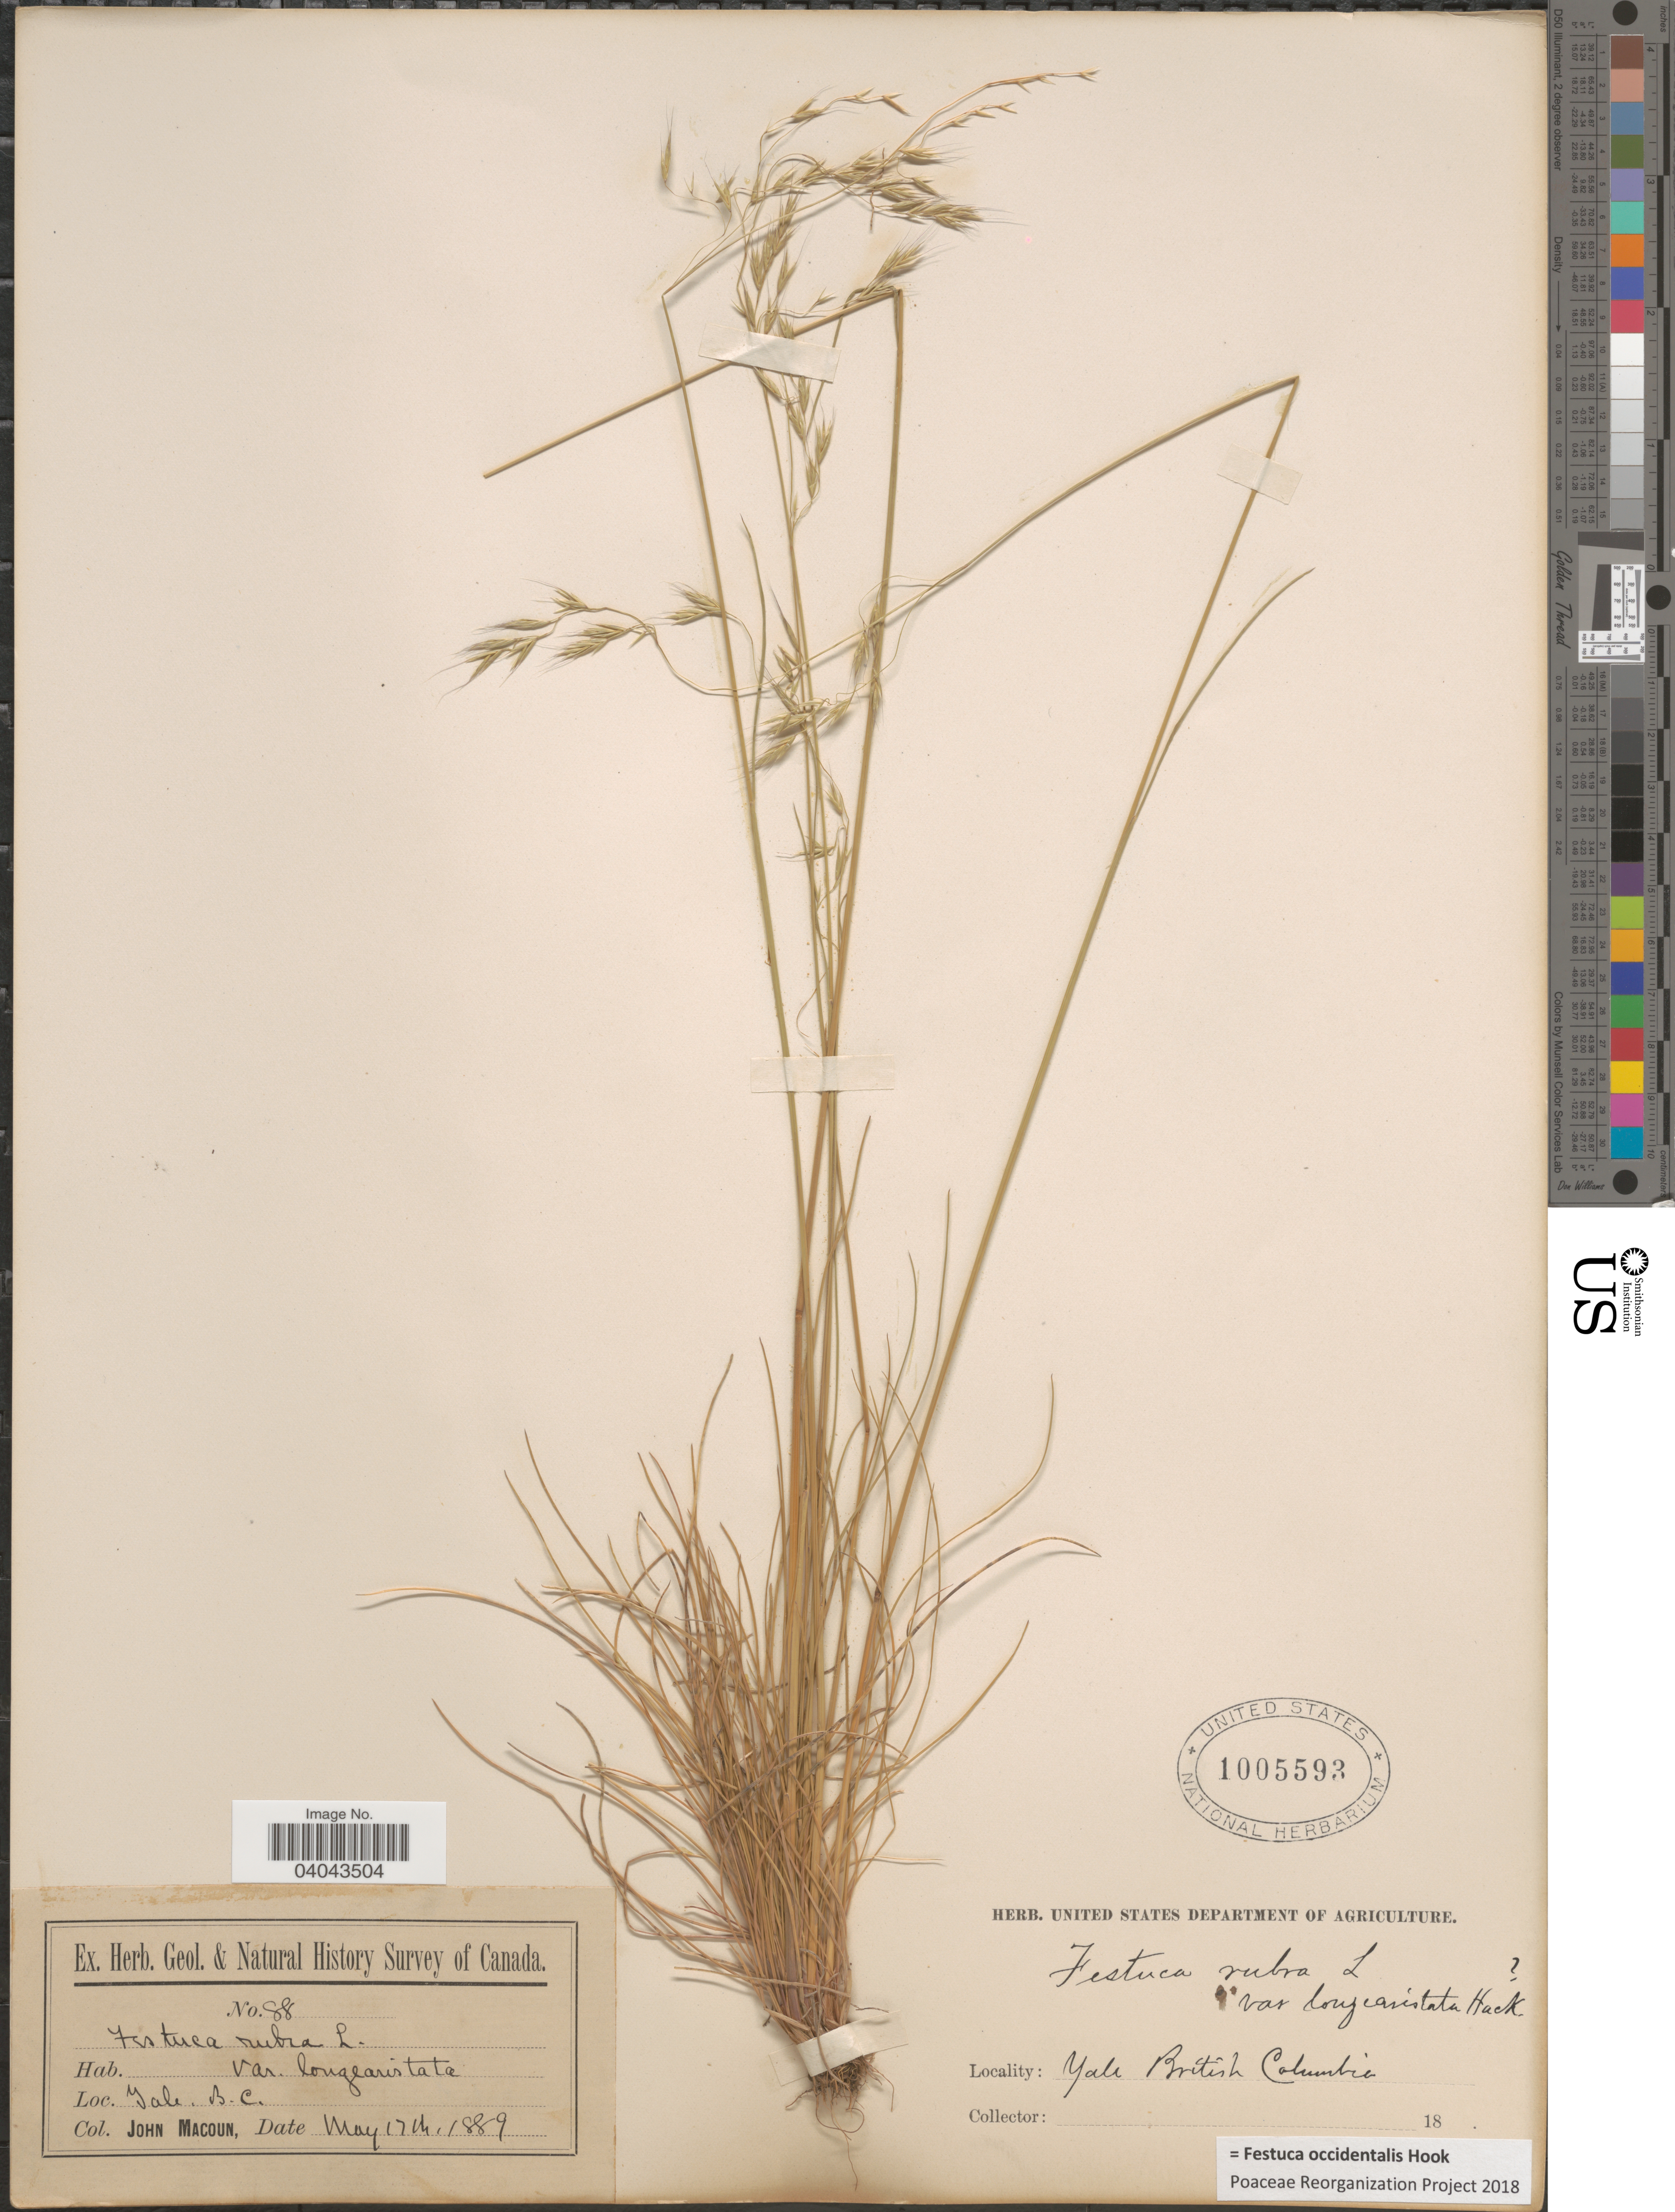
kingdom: Plantae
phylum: Tracheophyta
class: Liliopsida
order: Poales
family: Poaceae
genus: Festuca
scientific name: Festuca occidentalis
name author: Hook.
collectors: J. Macoun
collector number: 88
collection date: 1889-05-17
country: Canada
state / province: British Columbia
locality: Yale.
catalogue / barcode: US 1005593